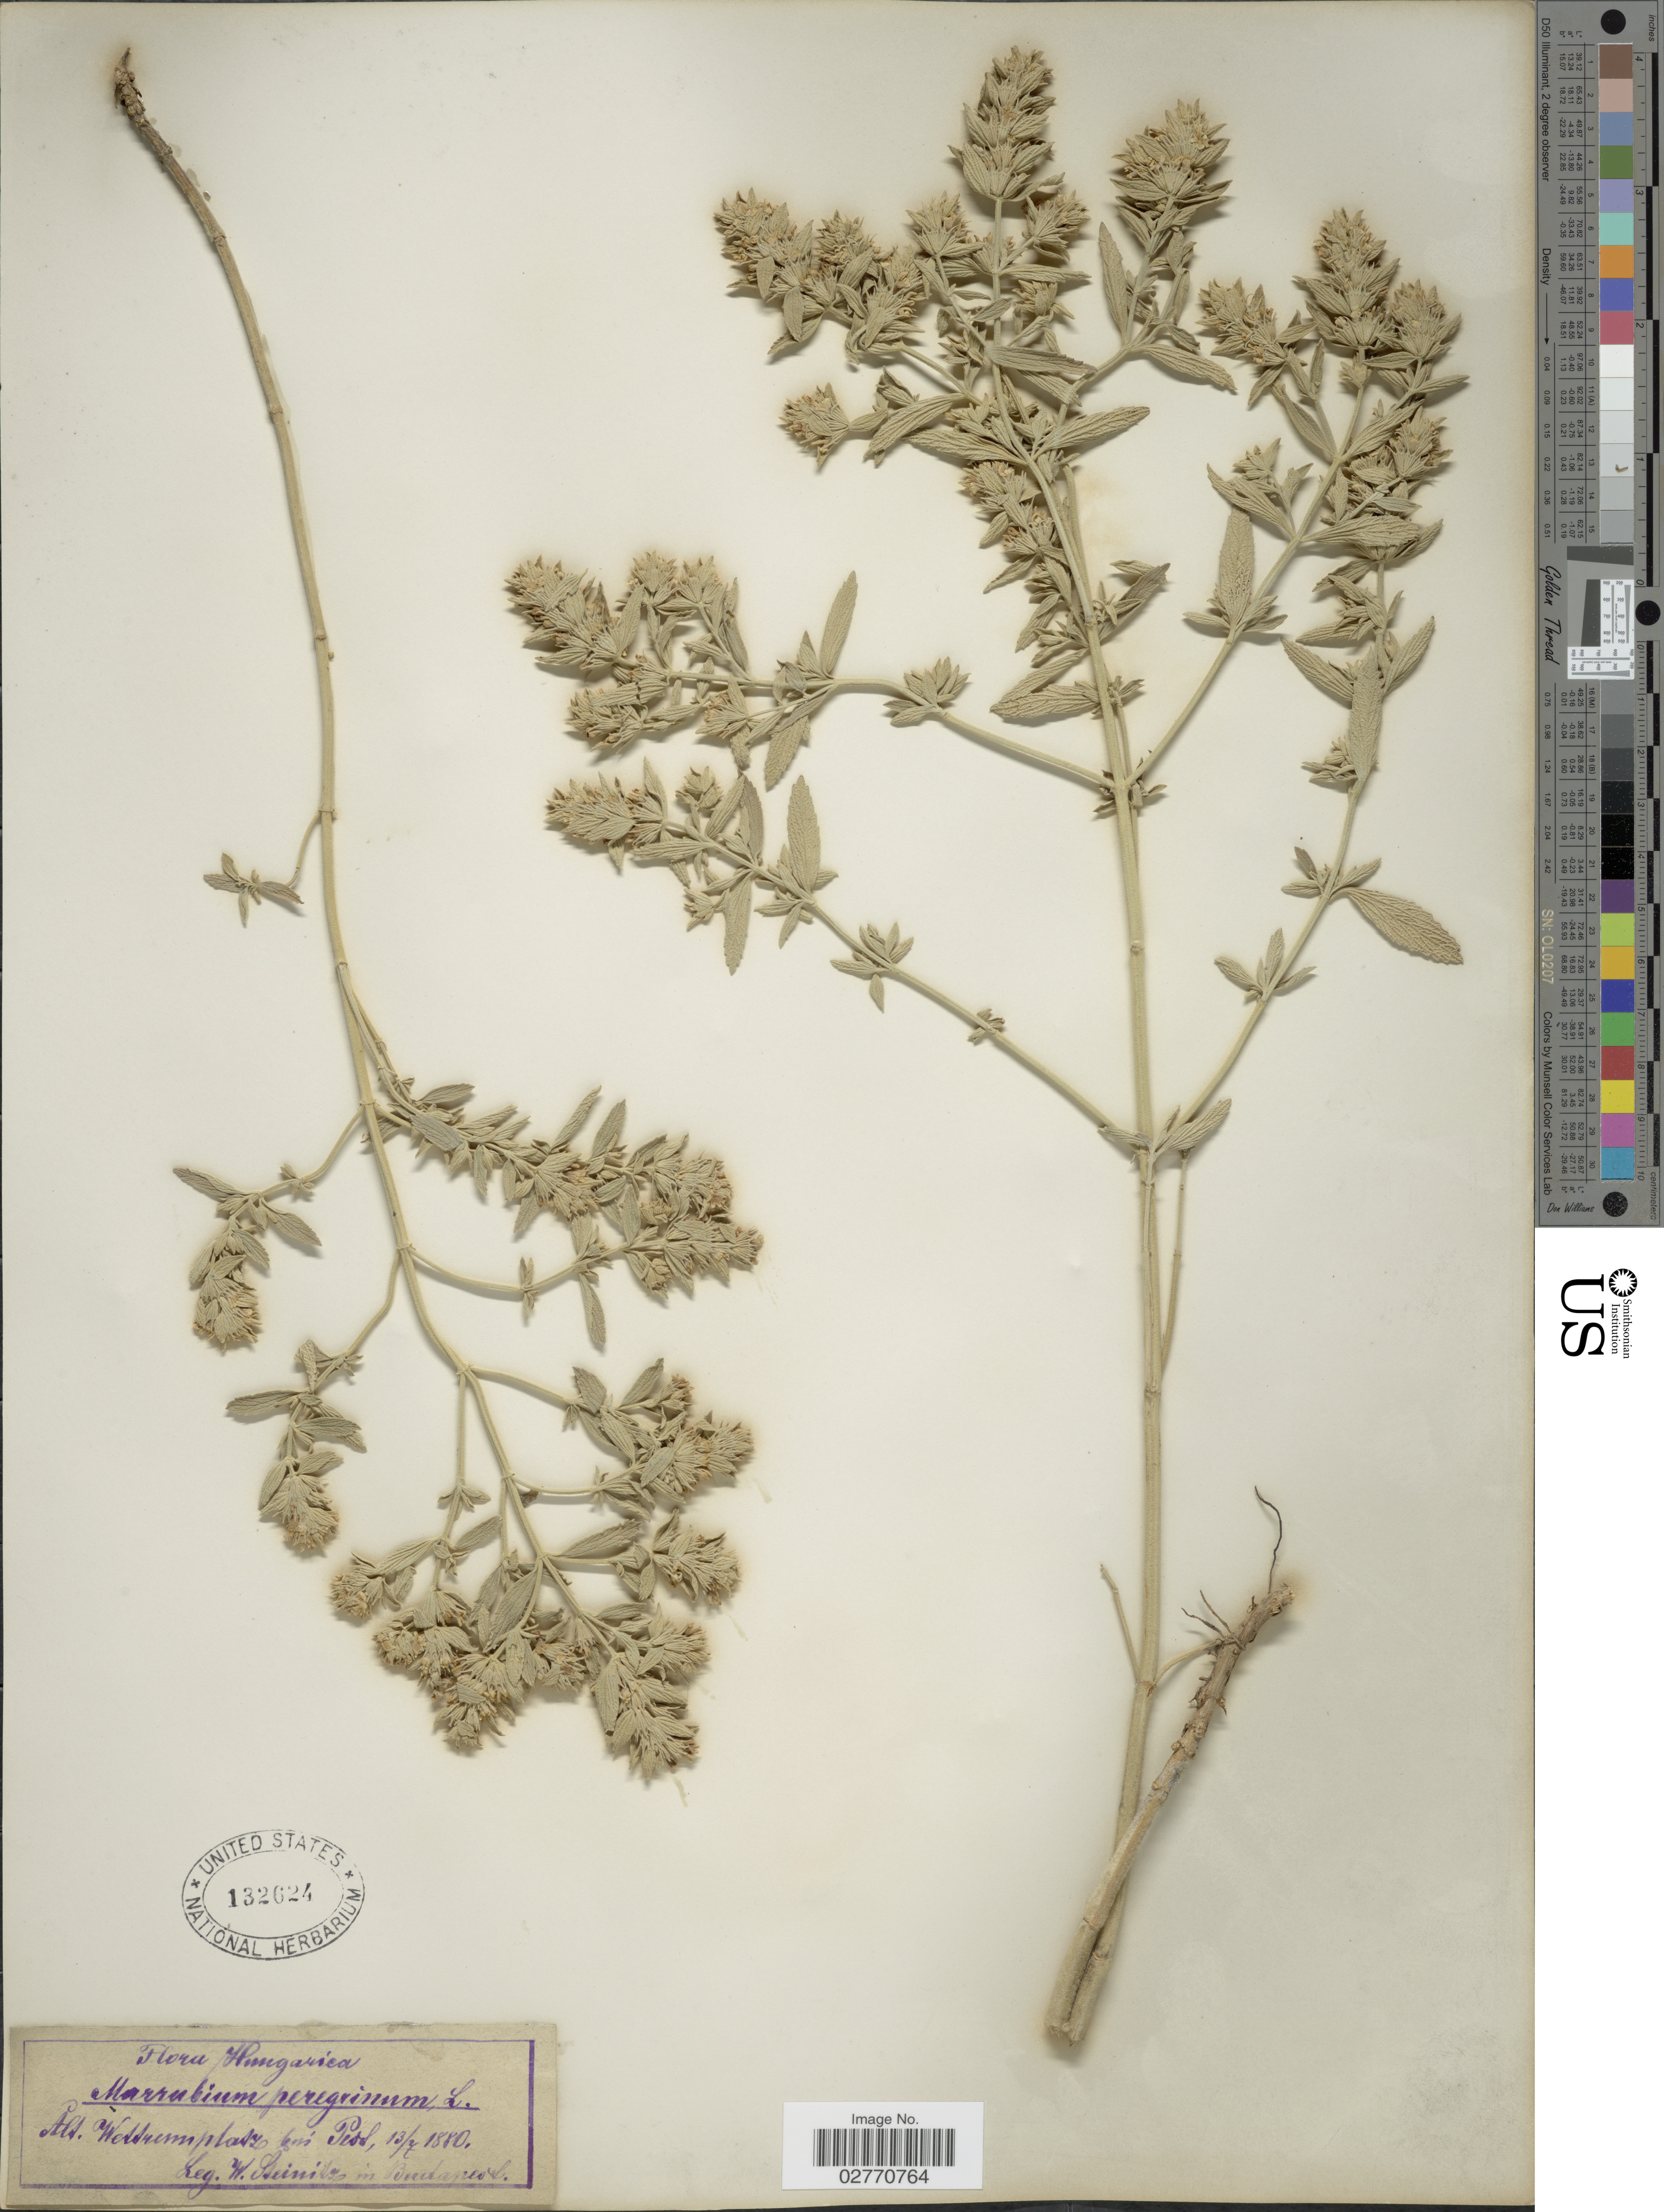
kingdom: Plantae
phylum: Tracheophyta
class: Magnoliopsida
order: Lamiales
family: Lamiaceae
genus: Marrubium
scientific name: Marrubium peregrinum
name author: L.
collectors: W. Steinitz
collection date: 1880-07-13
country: Hungary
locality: Als. Westrenn platz bois Pesol [interpreted]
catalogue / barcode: US 132624